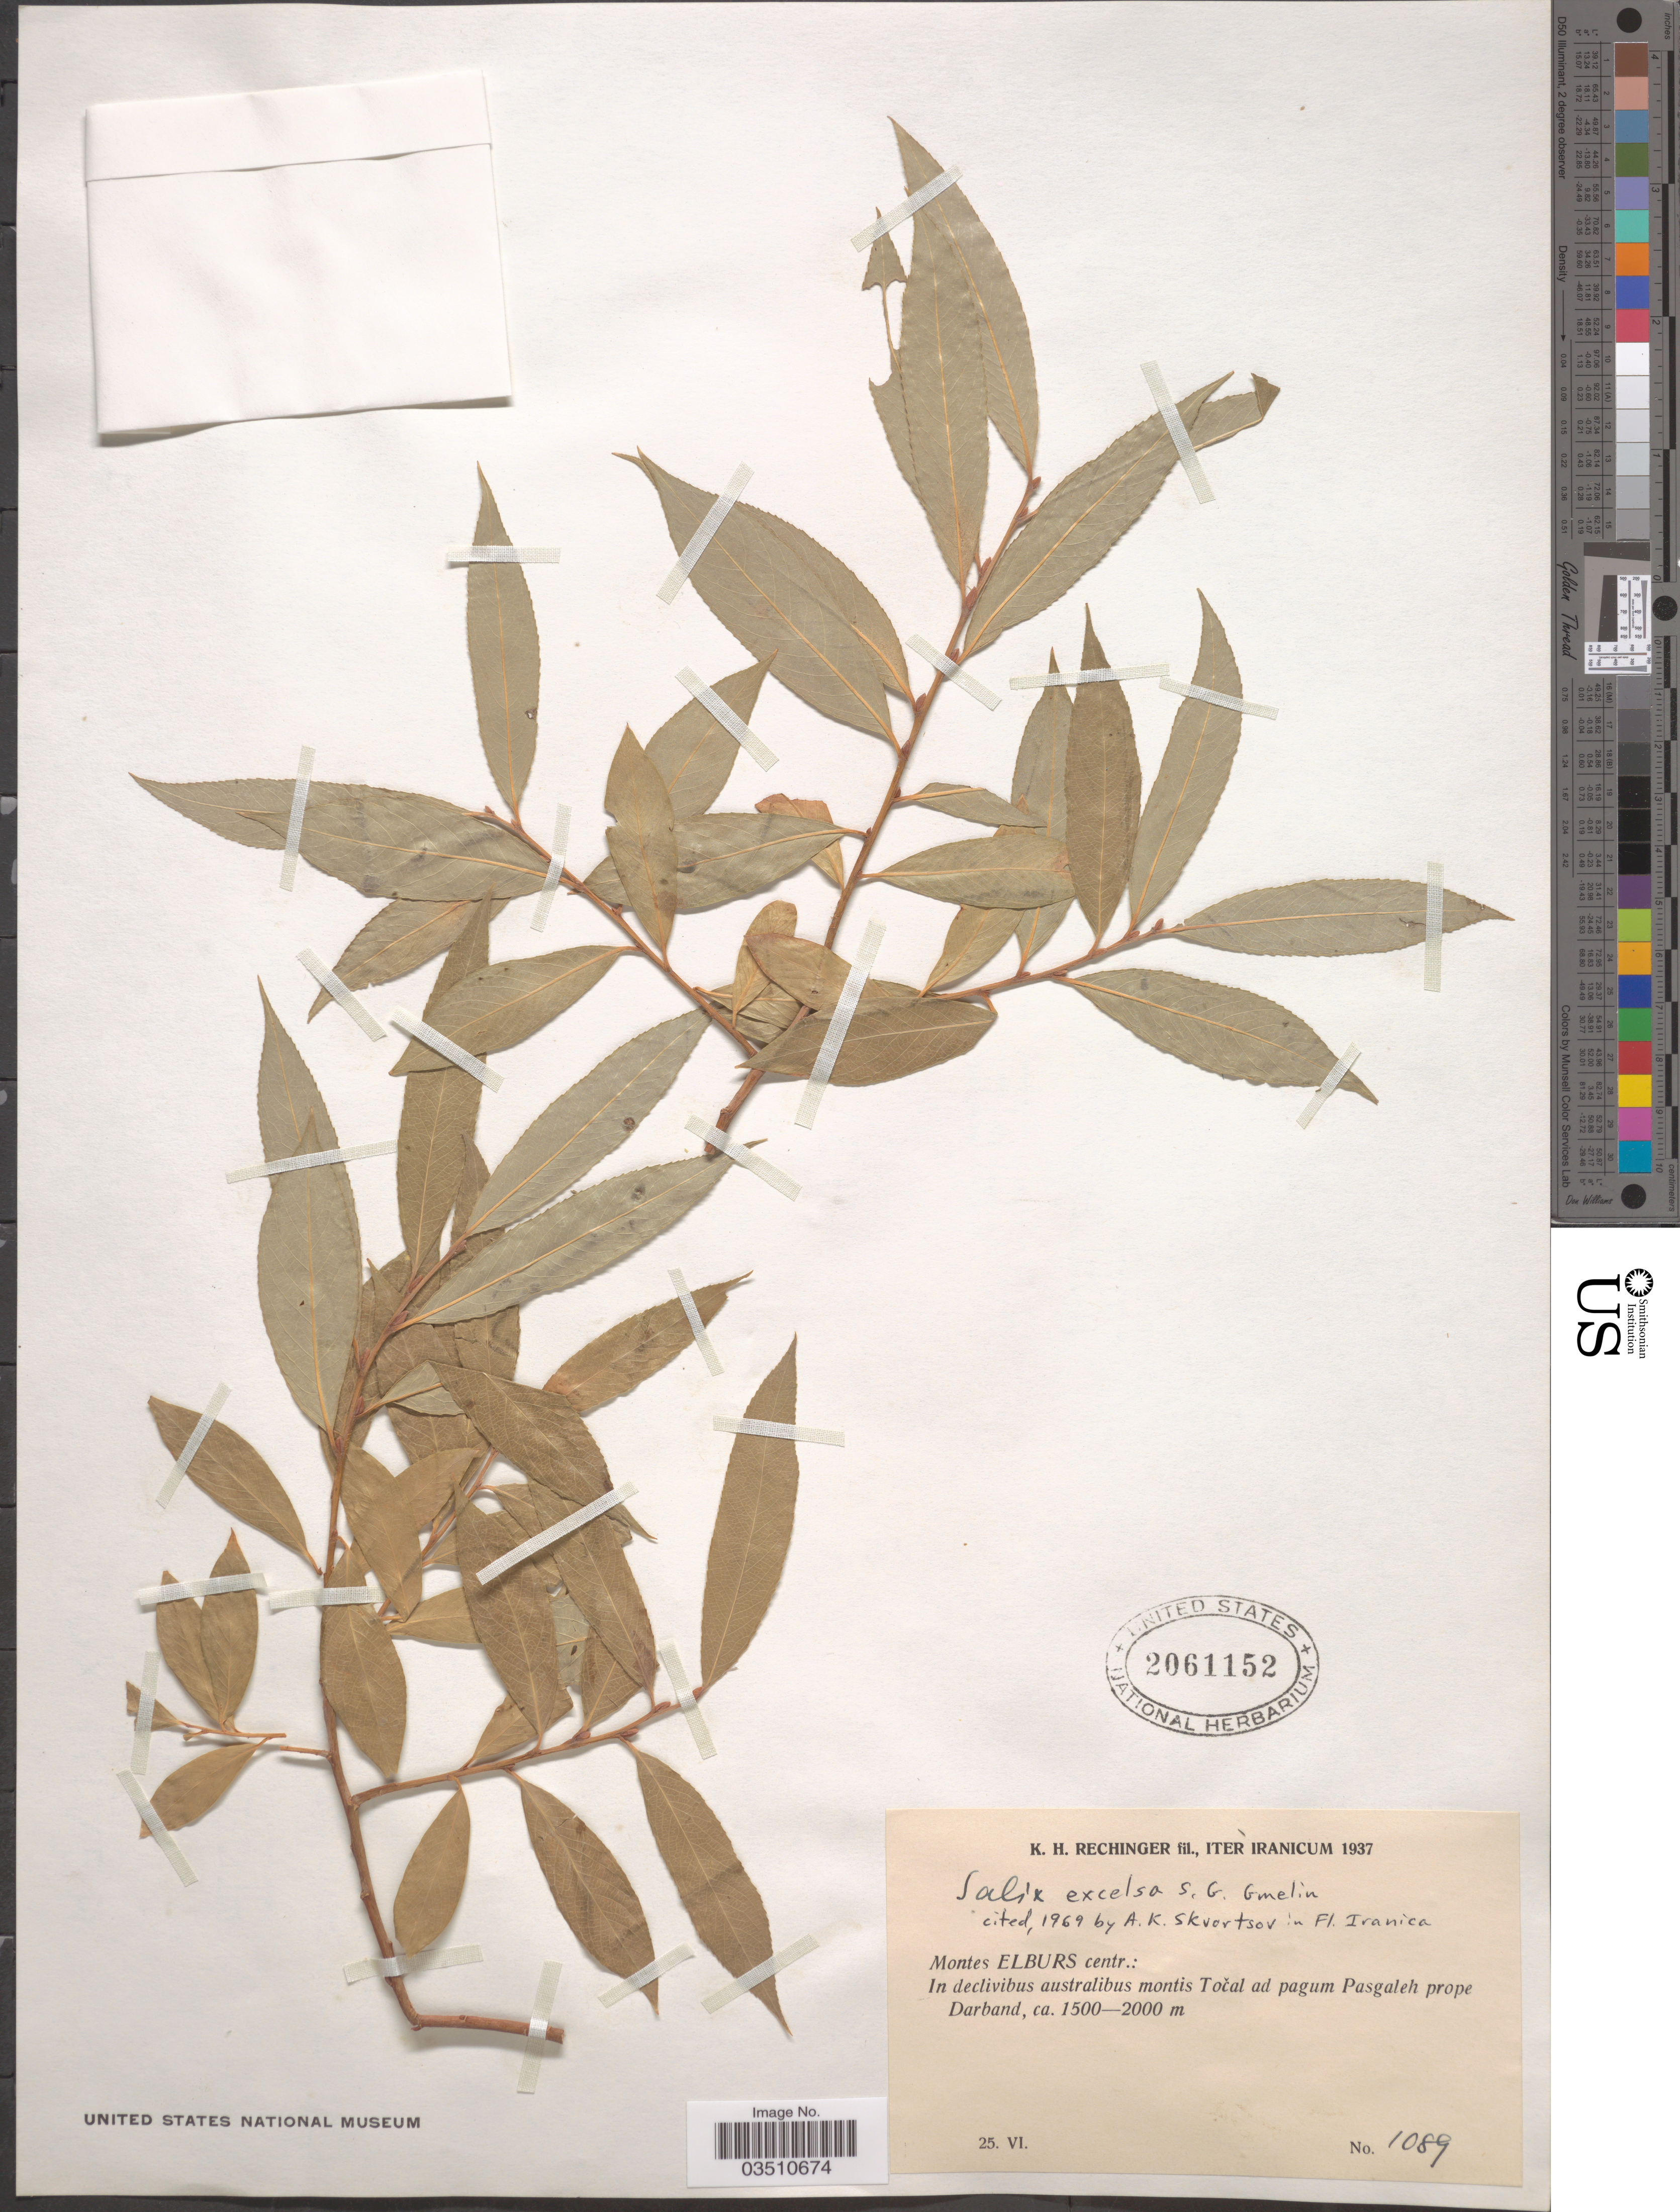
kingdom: Plantae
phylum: Tracheophyta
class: Magnoliopsida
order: Malpighiales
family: Salicaceae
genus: Salix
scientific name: Salix excelsa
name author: S.G. Gmel.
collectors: K. H. Rechinger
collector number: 1089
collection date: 1937-06-25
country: Iran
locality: Montes Elburs centr.: In declivibus australibus montis Točal ad pagum Pasgaleh prope Darband.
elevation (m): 1500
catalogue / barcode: US 2061152